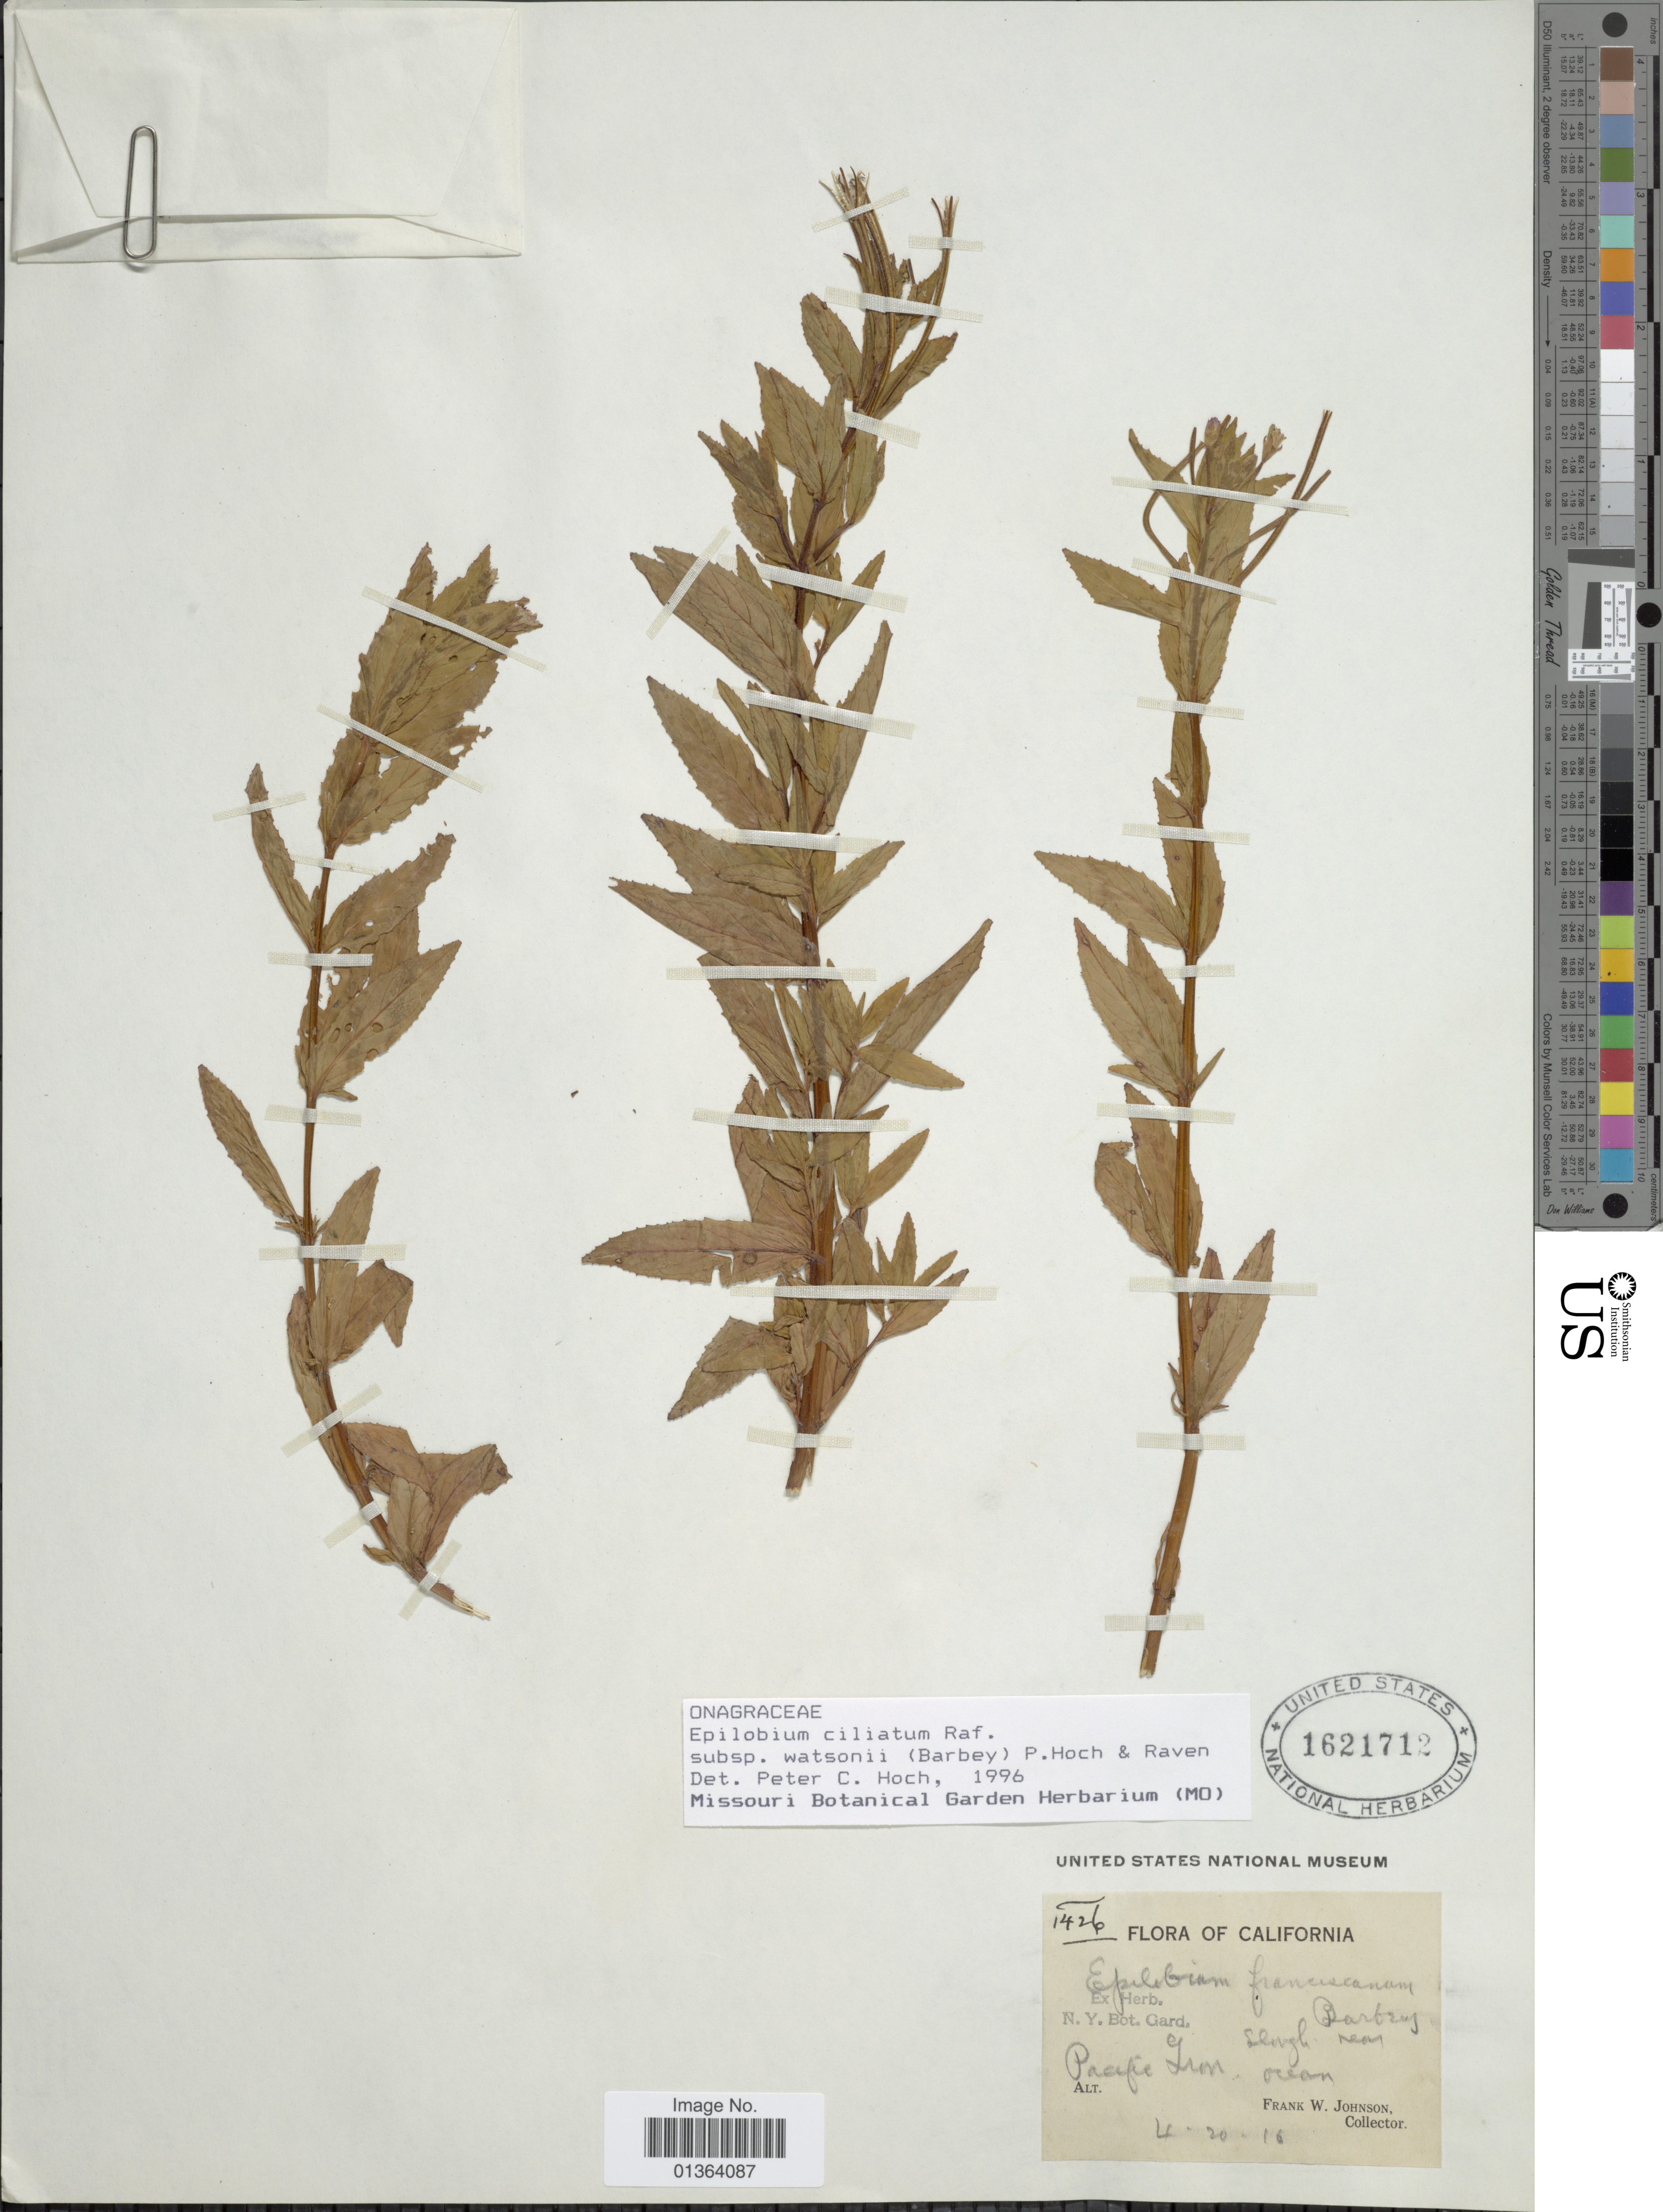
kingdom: Plantae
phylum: Tracheophyta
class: Magnoliopsida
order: Myrtales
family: Onagraceae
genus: Epilobium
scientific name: Epilobium ciliatum subsp. watsonii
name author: (Barbey) Hoch & P.H. Raven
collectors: F. W. Johnson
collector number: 1426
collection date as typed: Transcribed d/m/y: 20/4/16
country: United States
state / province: California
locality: Pacific Grove.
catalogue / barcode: US 1621712